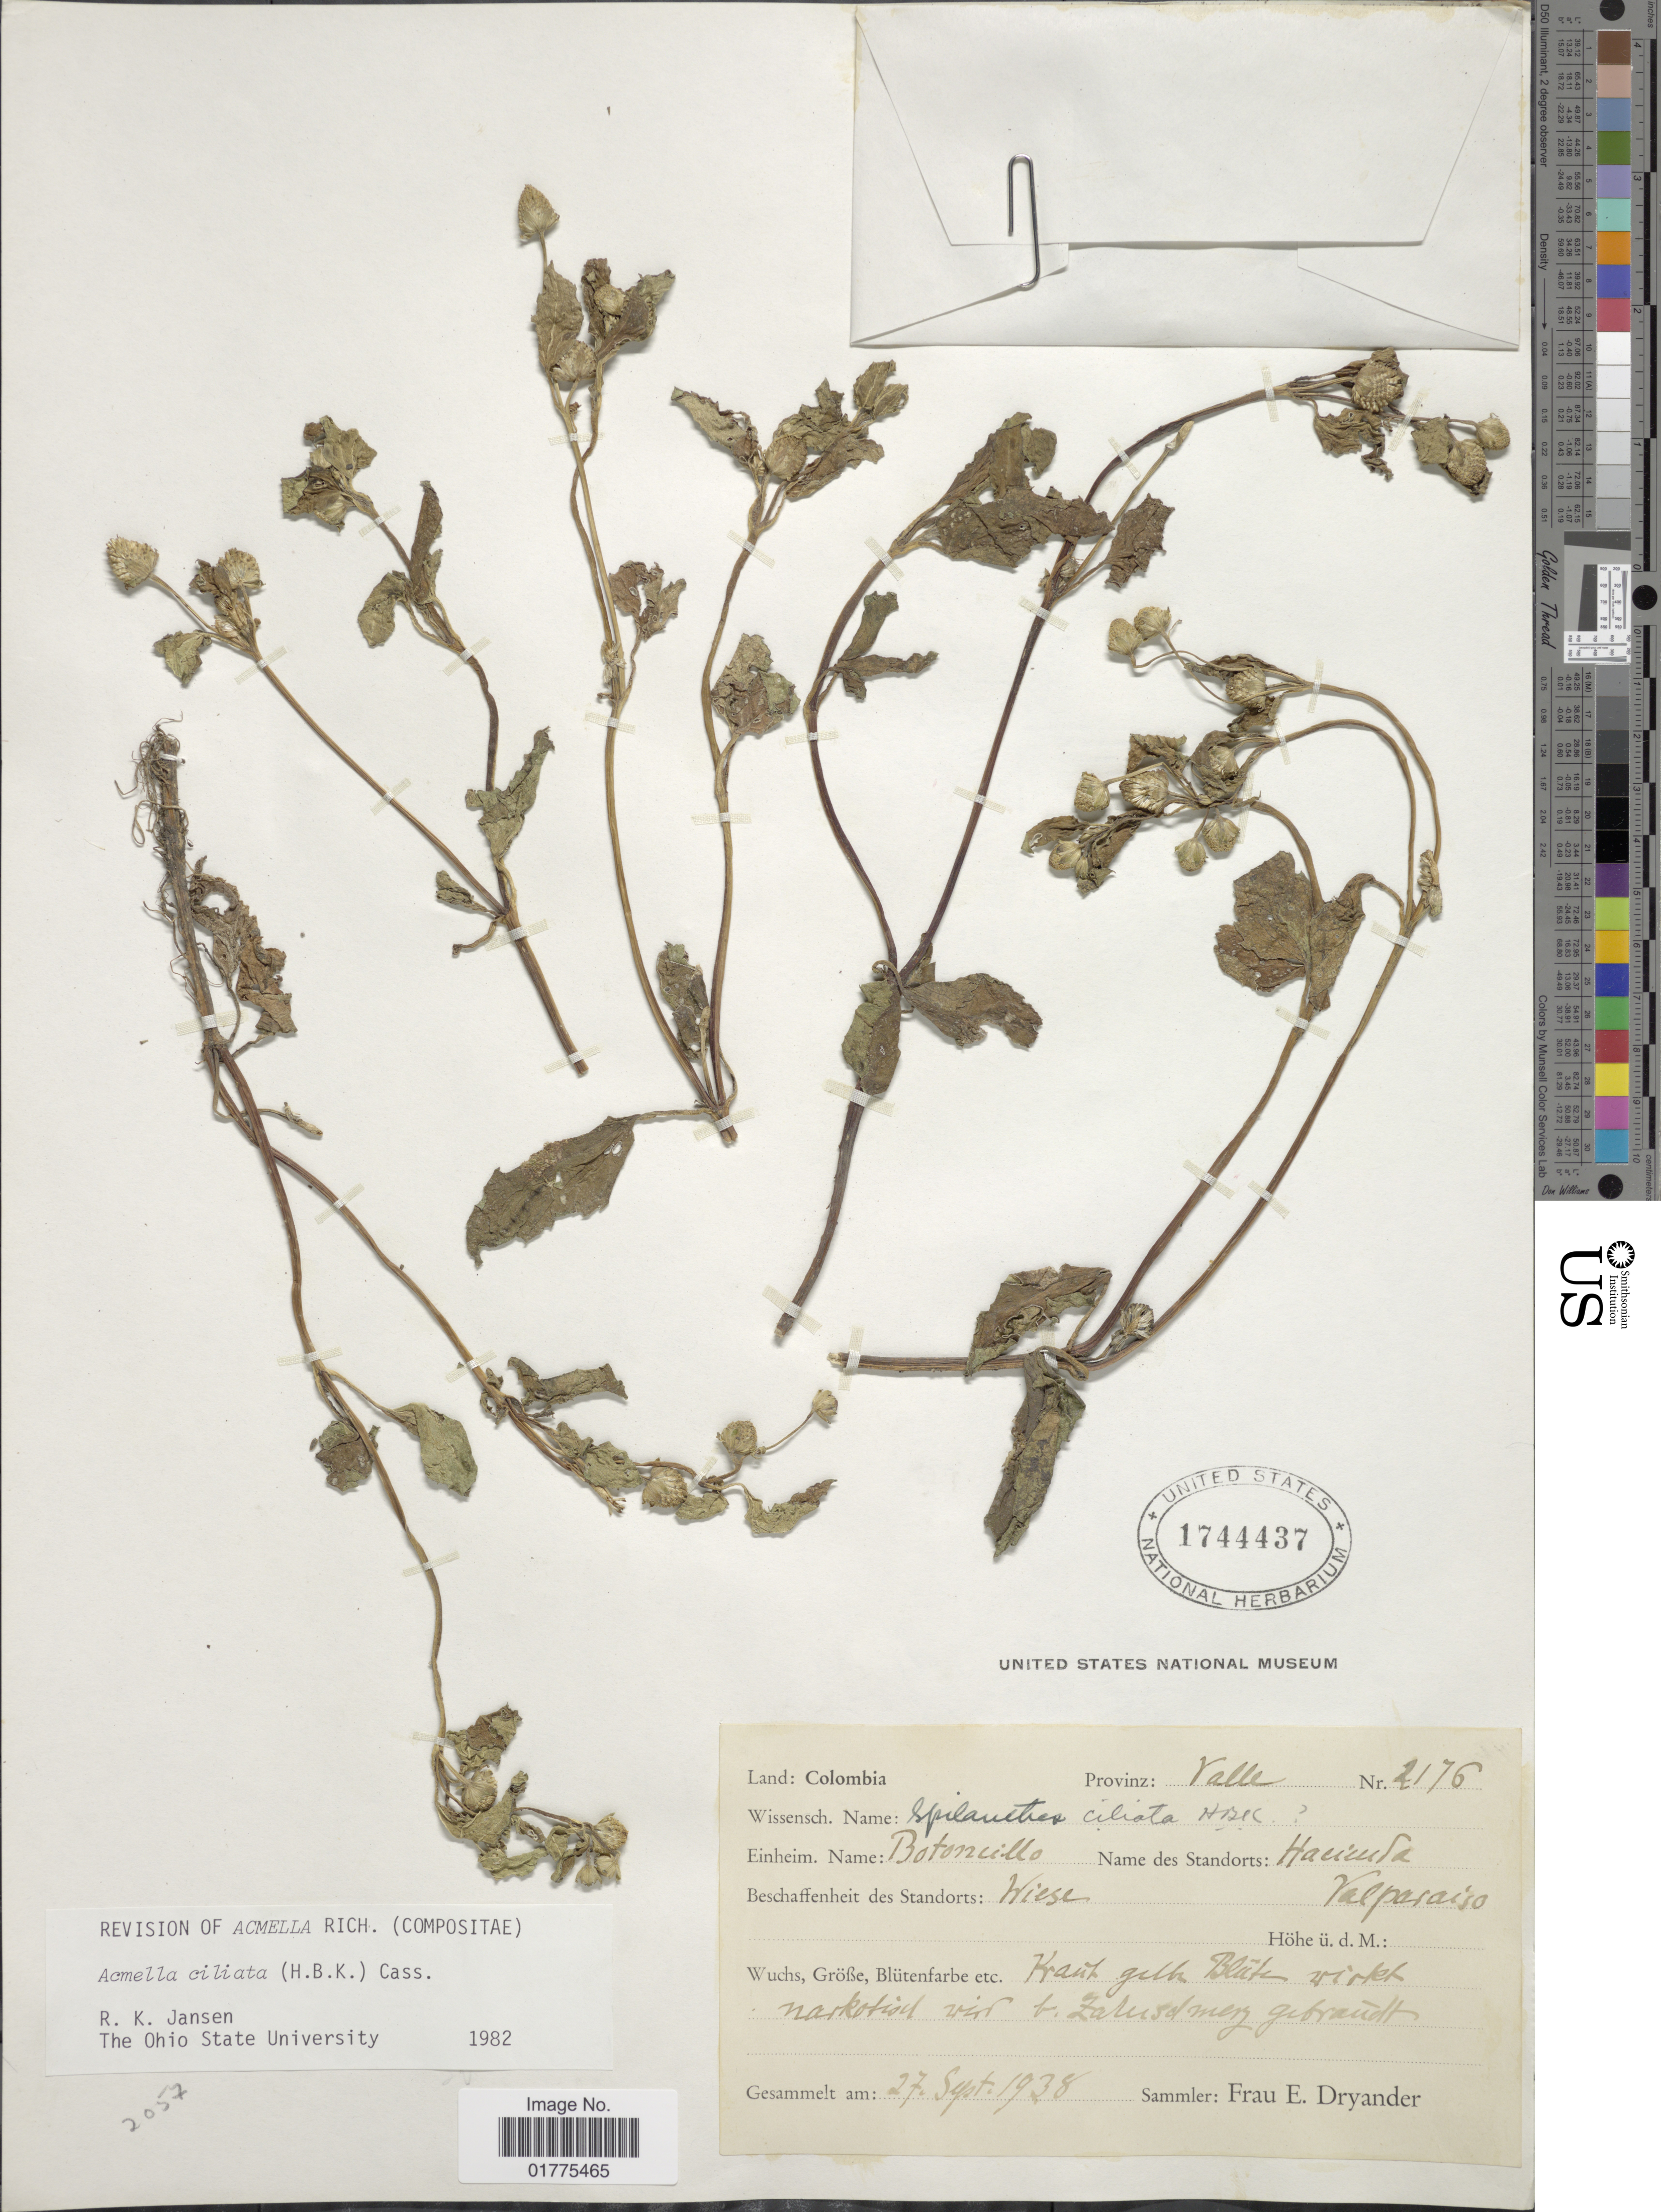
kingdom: Plantae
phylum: Tracheophyta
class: Magnoliopsida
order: Asterales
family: Asteraceae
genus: Acmella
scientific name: Acmella ciliata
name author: (Kunth) Cass.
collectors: F. Dryander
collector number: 2176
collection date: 1938-09-27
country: Colombia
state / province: Valle del Cauca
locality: Provinz: Valle, Hacienda Val Paraiso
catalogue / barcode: US 1744437